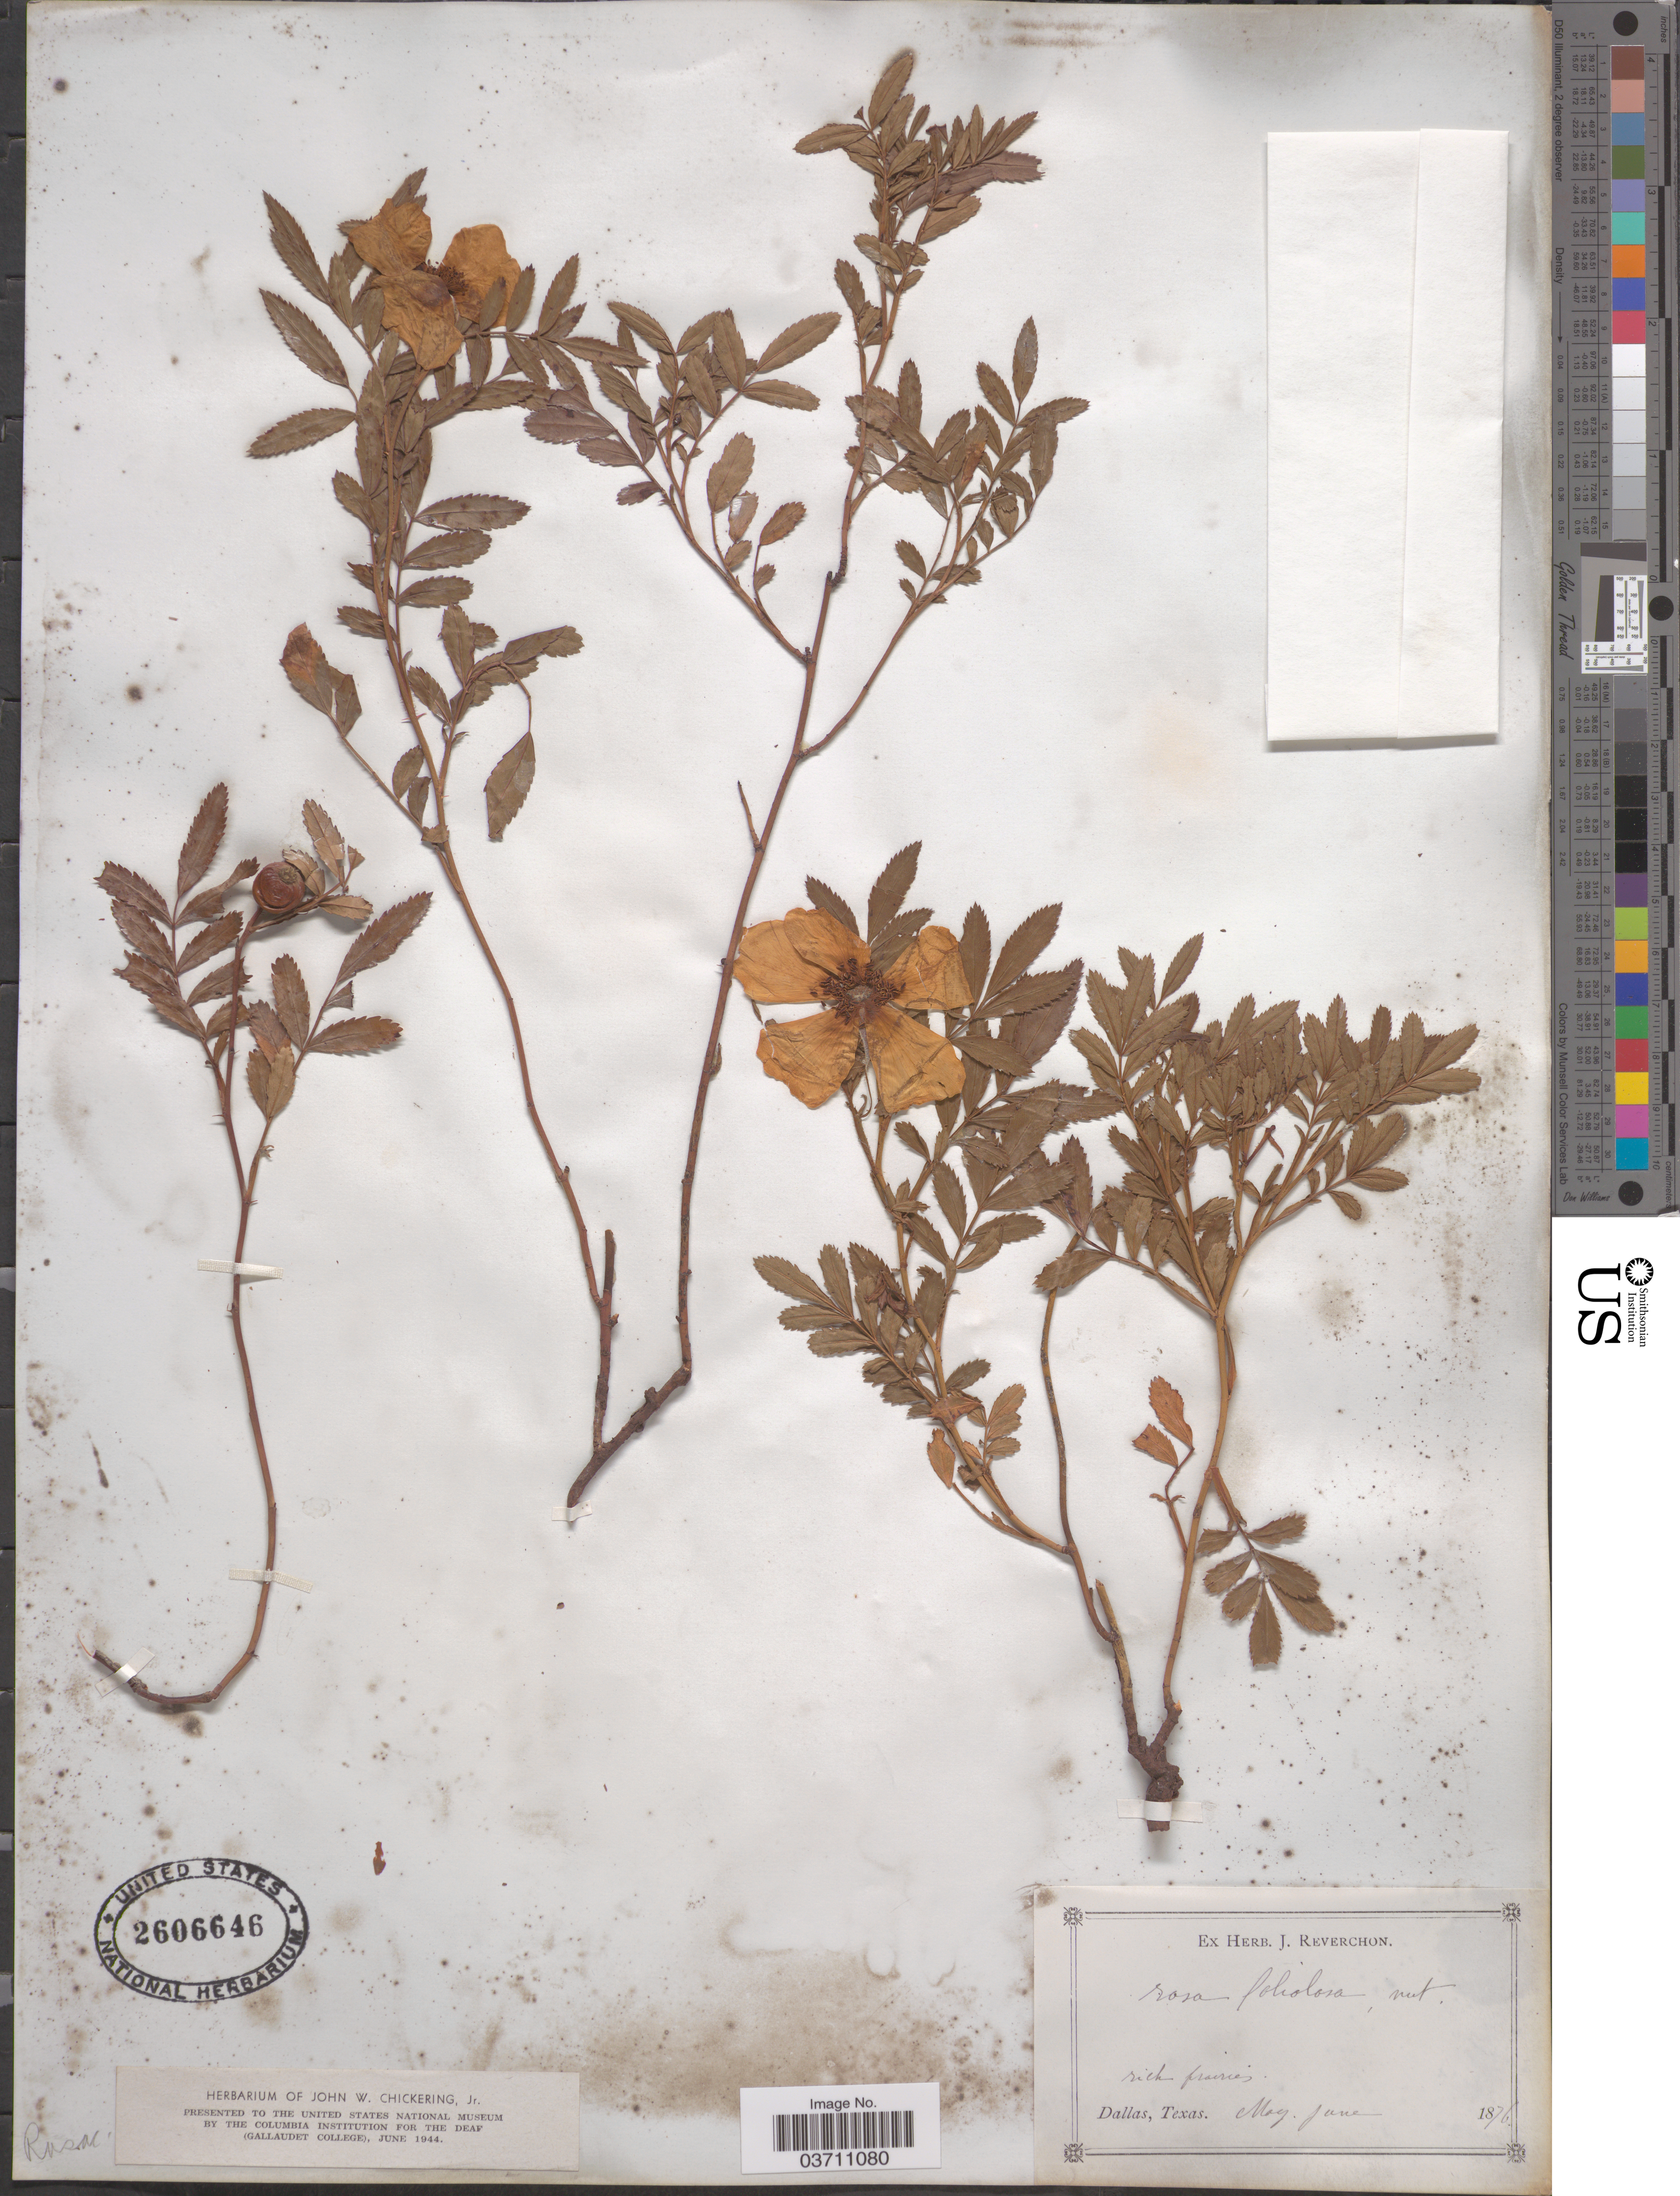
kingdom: Plantae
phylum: Tracheophyta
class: Magnoliopsida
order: Rosales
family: Rosaceae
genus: Rosa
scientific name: Rosa foliolosa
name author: Nutt.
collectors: ex herb. J. Reverchon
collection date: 1876-05/1876-06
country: United States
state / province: Texas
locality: Dallas.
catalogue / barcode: US 2606646